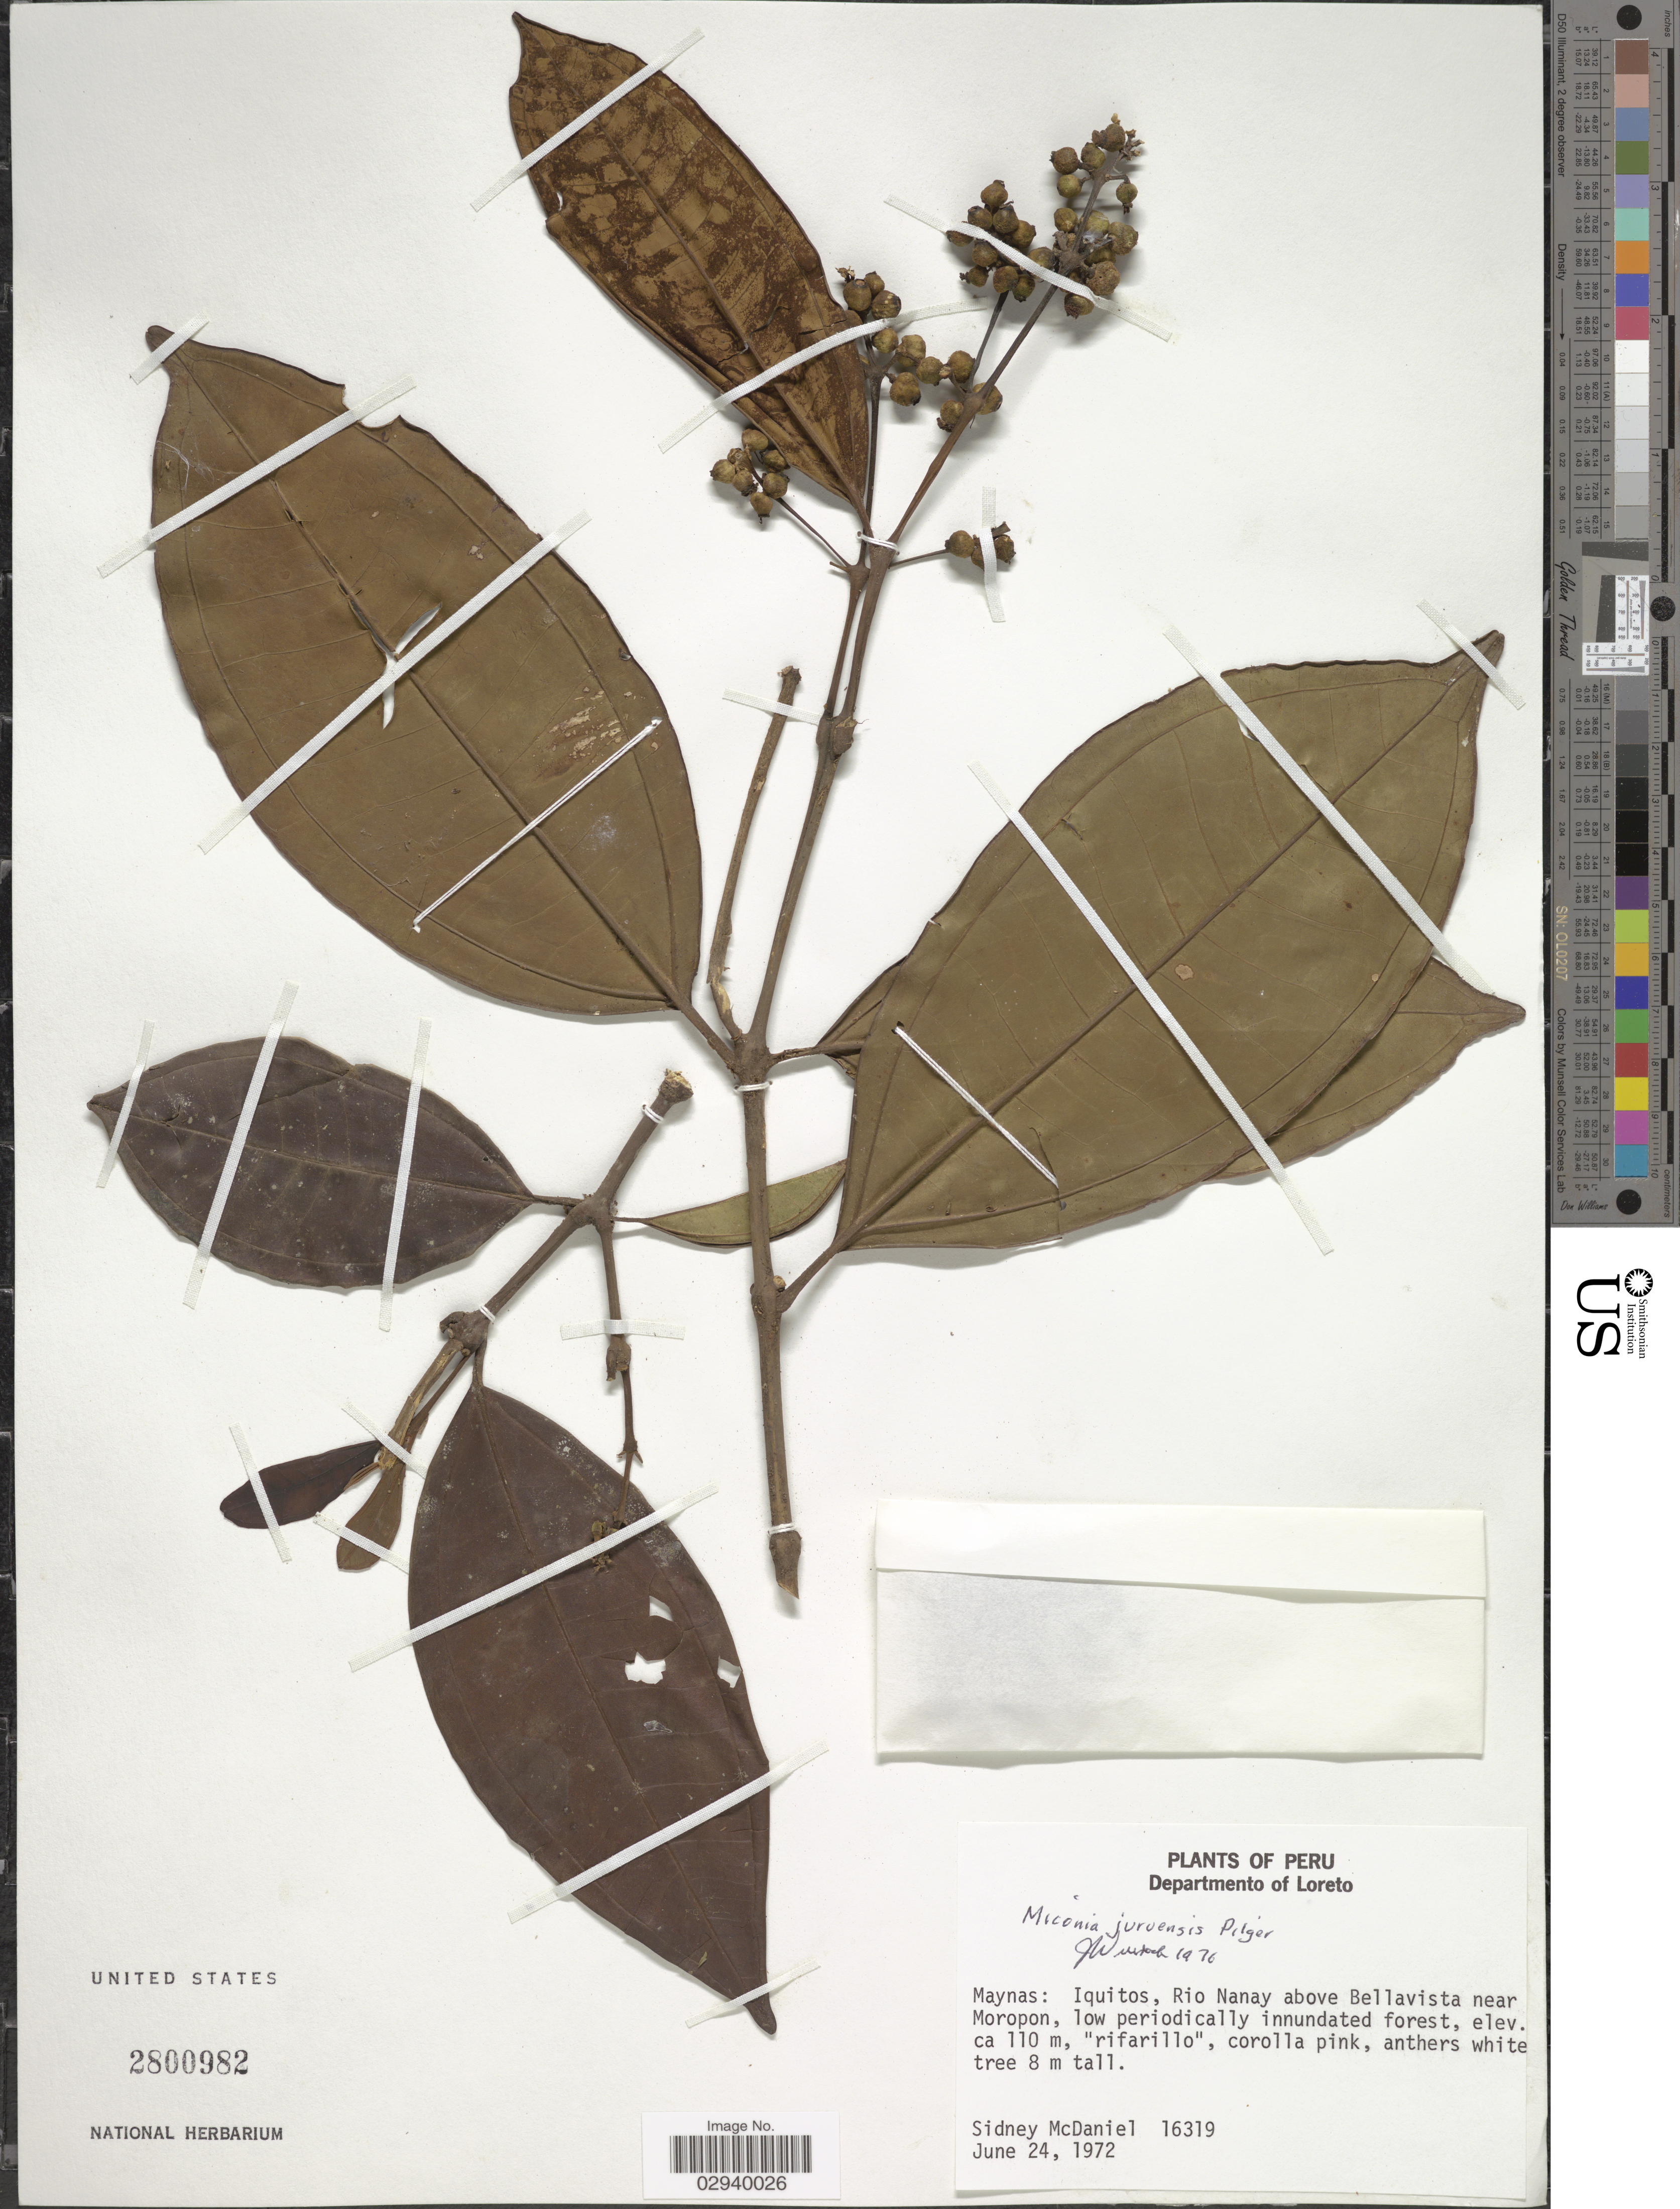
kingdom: Plantae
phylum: Tracheophyta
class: Magnoliopsida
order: Myrtales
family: Melastomataceae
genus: Miconia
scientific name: Miconia juruensis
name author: Pilg.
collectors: S. McDaniel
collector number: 16319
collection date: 1972-06-24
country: Peru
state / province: Loreto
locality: Departmento of Loreto. Maynas: Iquitos, Rio Nanay above Bellavista near Moropon, low periodically innudated forest.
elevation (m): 110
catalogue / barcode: US 2800982